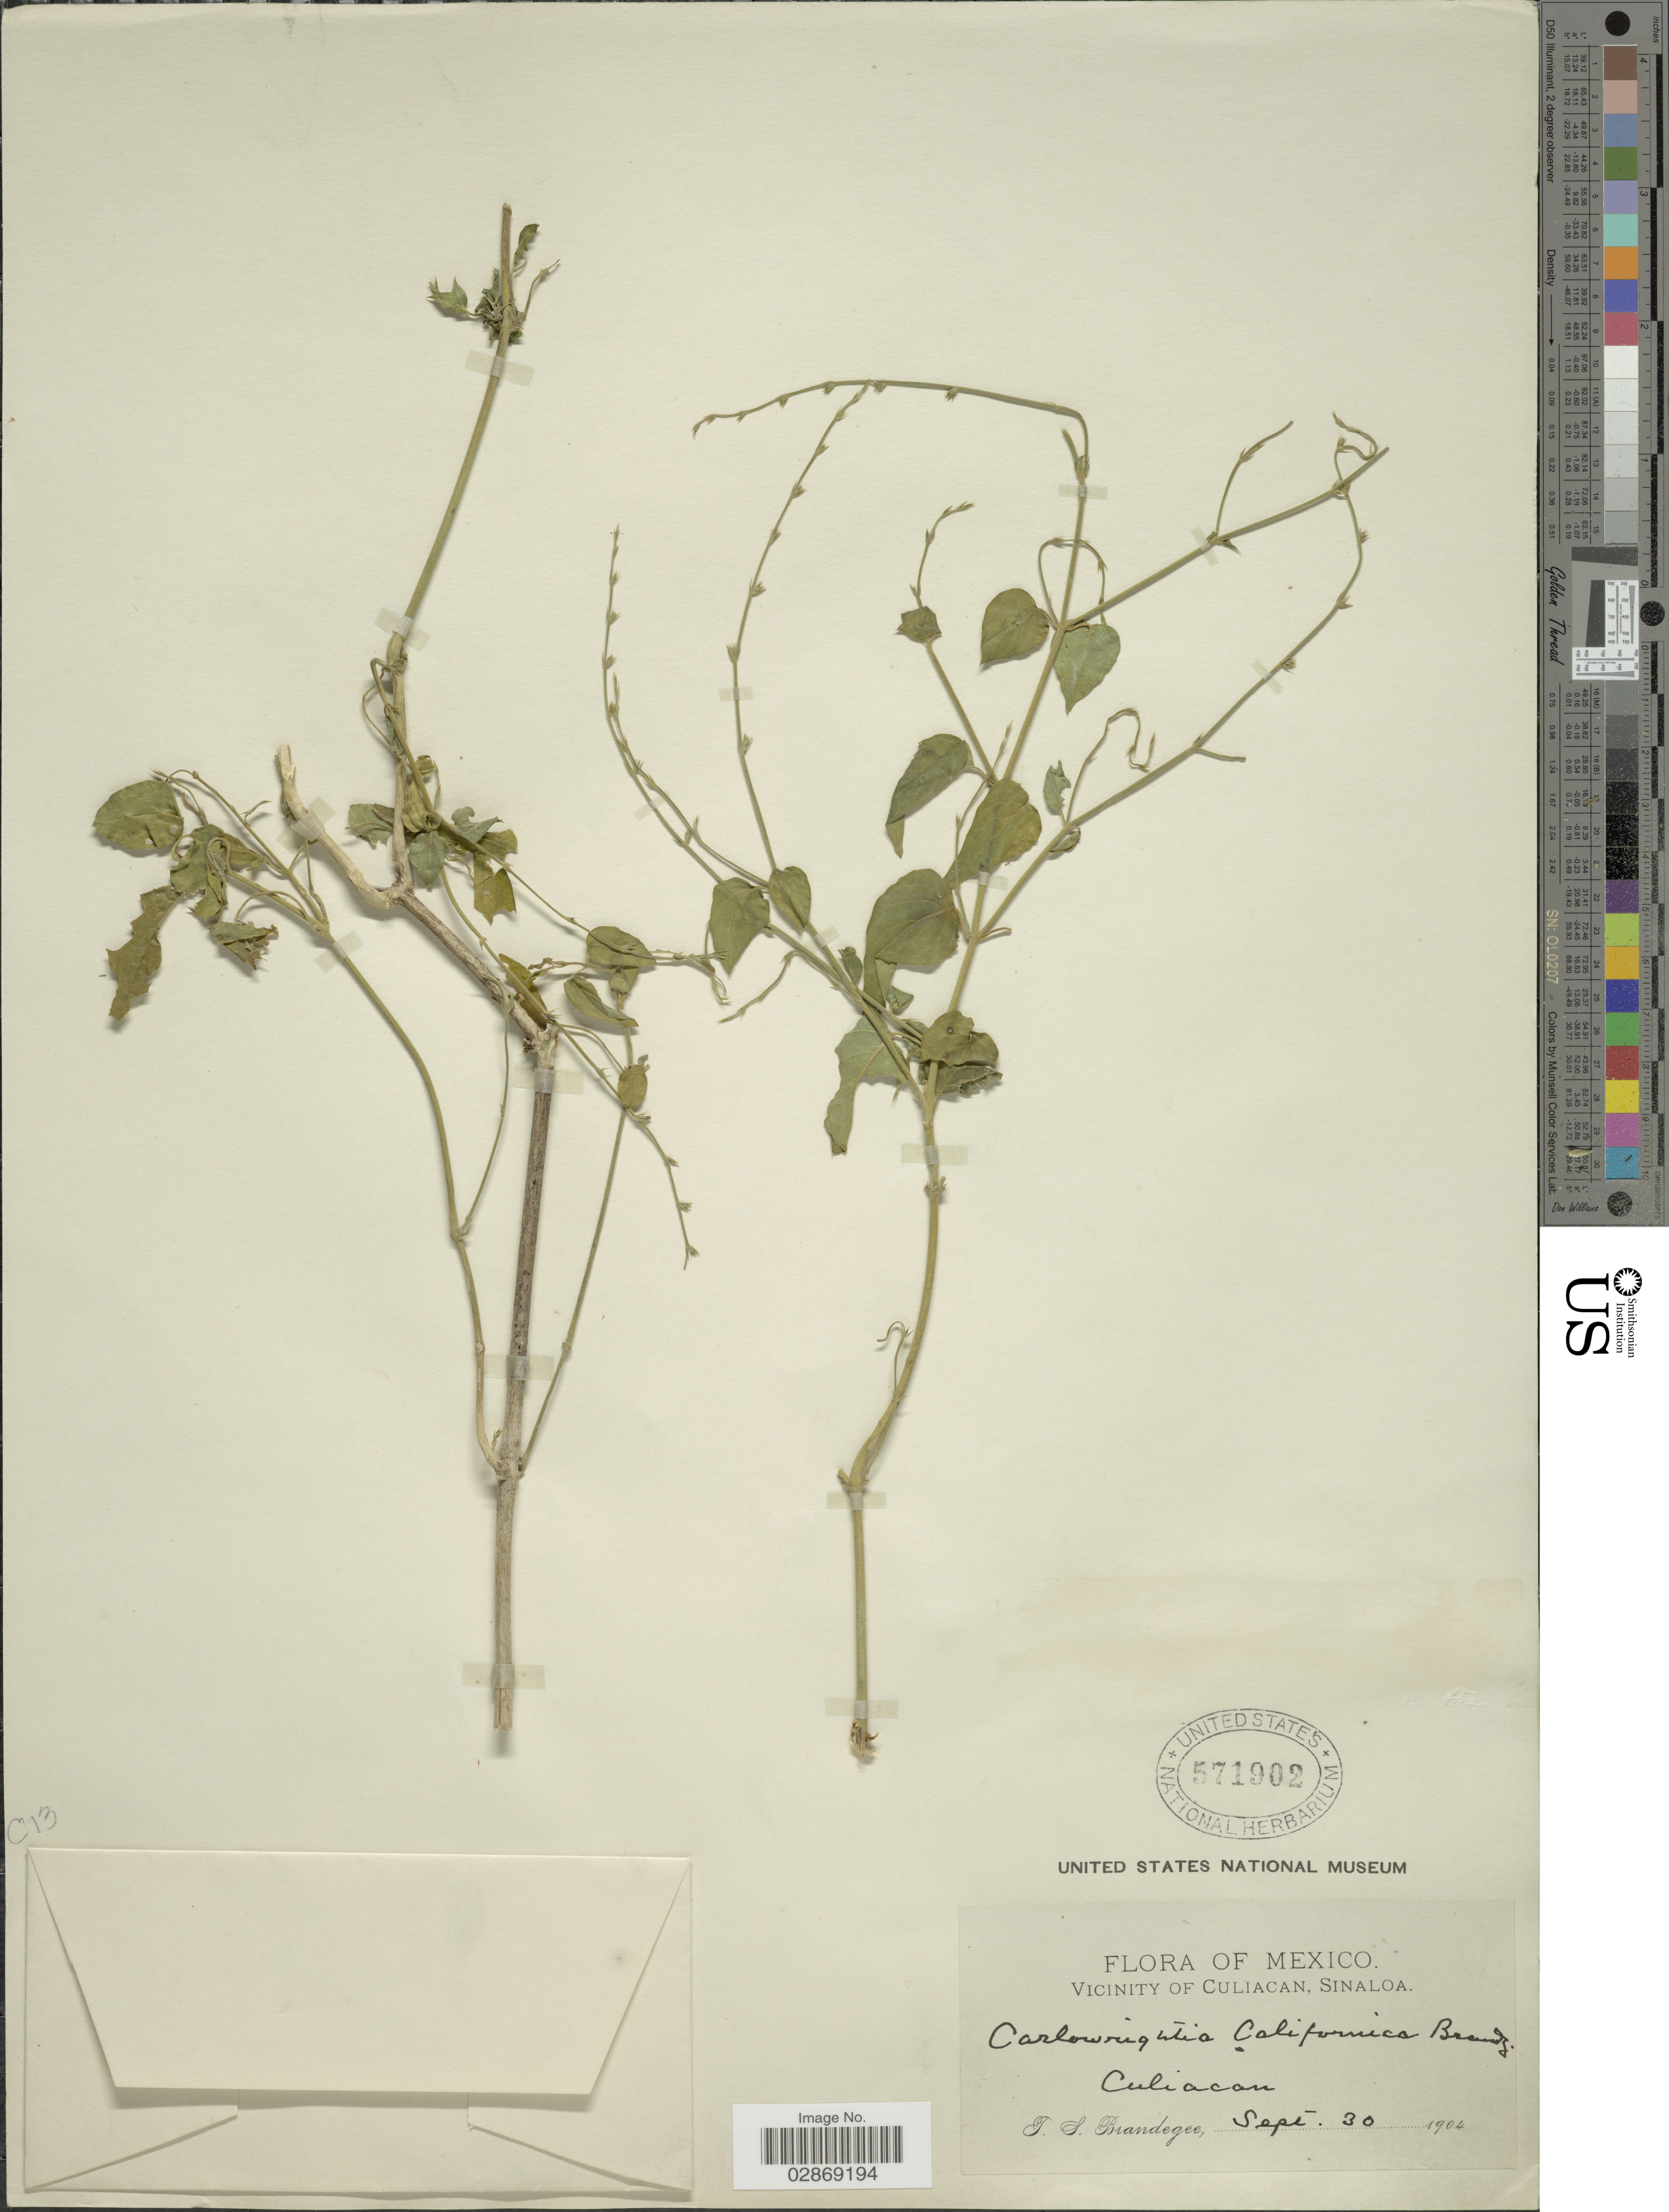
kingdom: Plantae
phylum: Tracheophyta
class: Magnoliopsida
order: Lamiales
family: Acanthaceae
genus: Carlowrightia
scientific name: Carlowrightia arizonica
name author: A. Gray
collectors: T. S. Brandegee (herbarium)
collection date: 1904-09-30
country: Mexico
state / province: Sinaloa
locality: Vicinity of Culiacan, Culiacan.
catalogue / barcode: US 571902